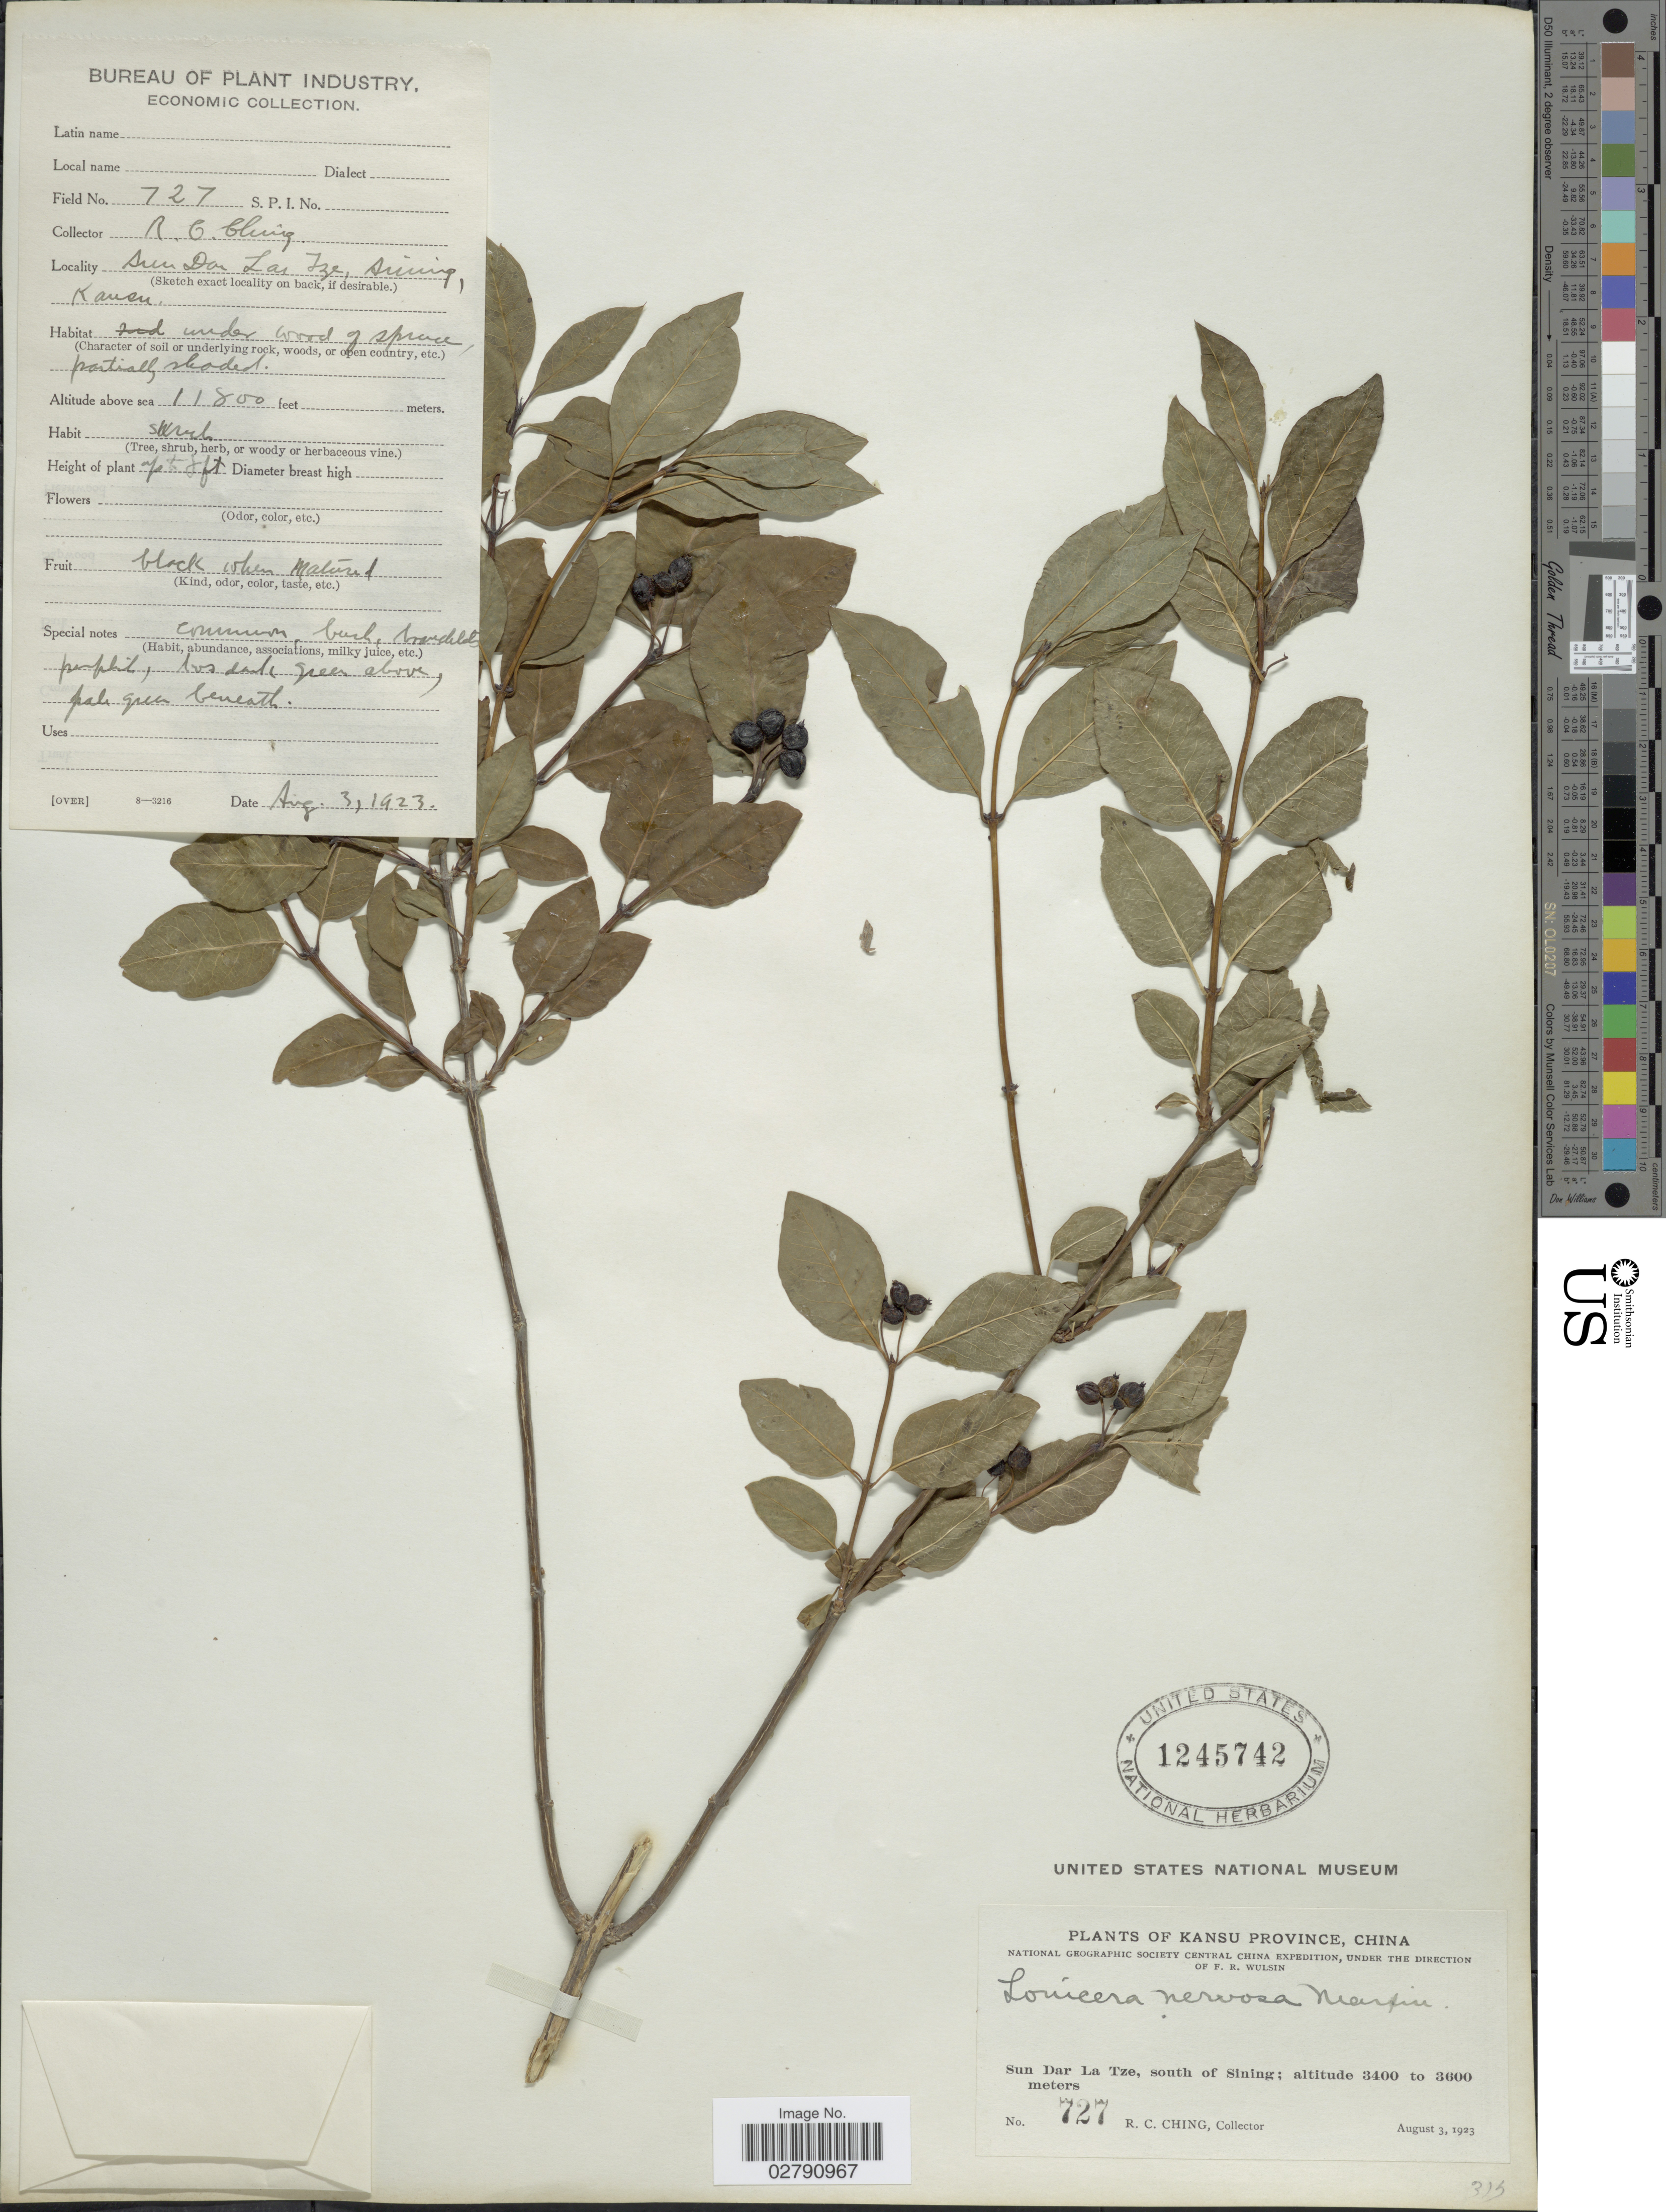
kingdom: Plantae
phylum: Tracheophyta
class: Magnoliopsida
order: Dipsacales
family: Caprifoliaceae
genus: Lonicera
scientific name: Lonicera nervosa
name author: Maxim.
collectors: R. C. Ching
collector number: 727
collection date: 1923-08-03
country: China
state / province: Gansu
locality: Kansu Province. Su Dar La Tze, south of Sining.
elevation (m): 3597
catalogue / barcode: US 1245742